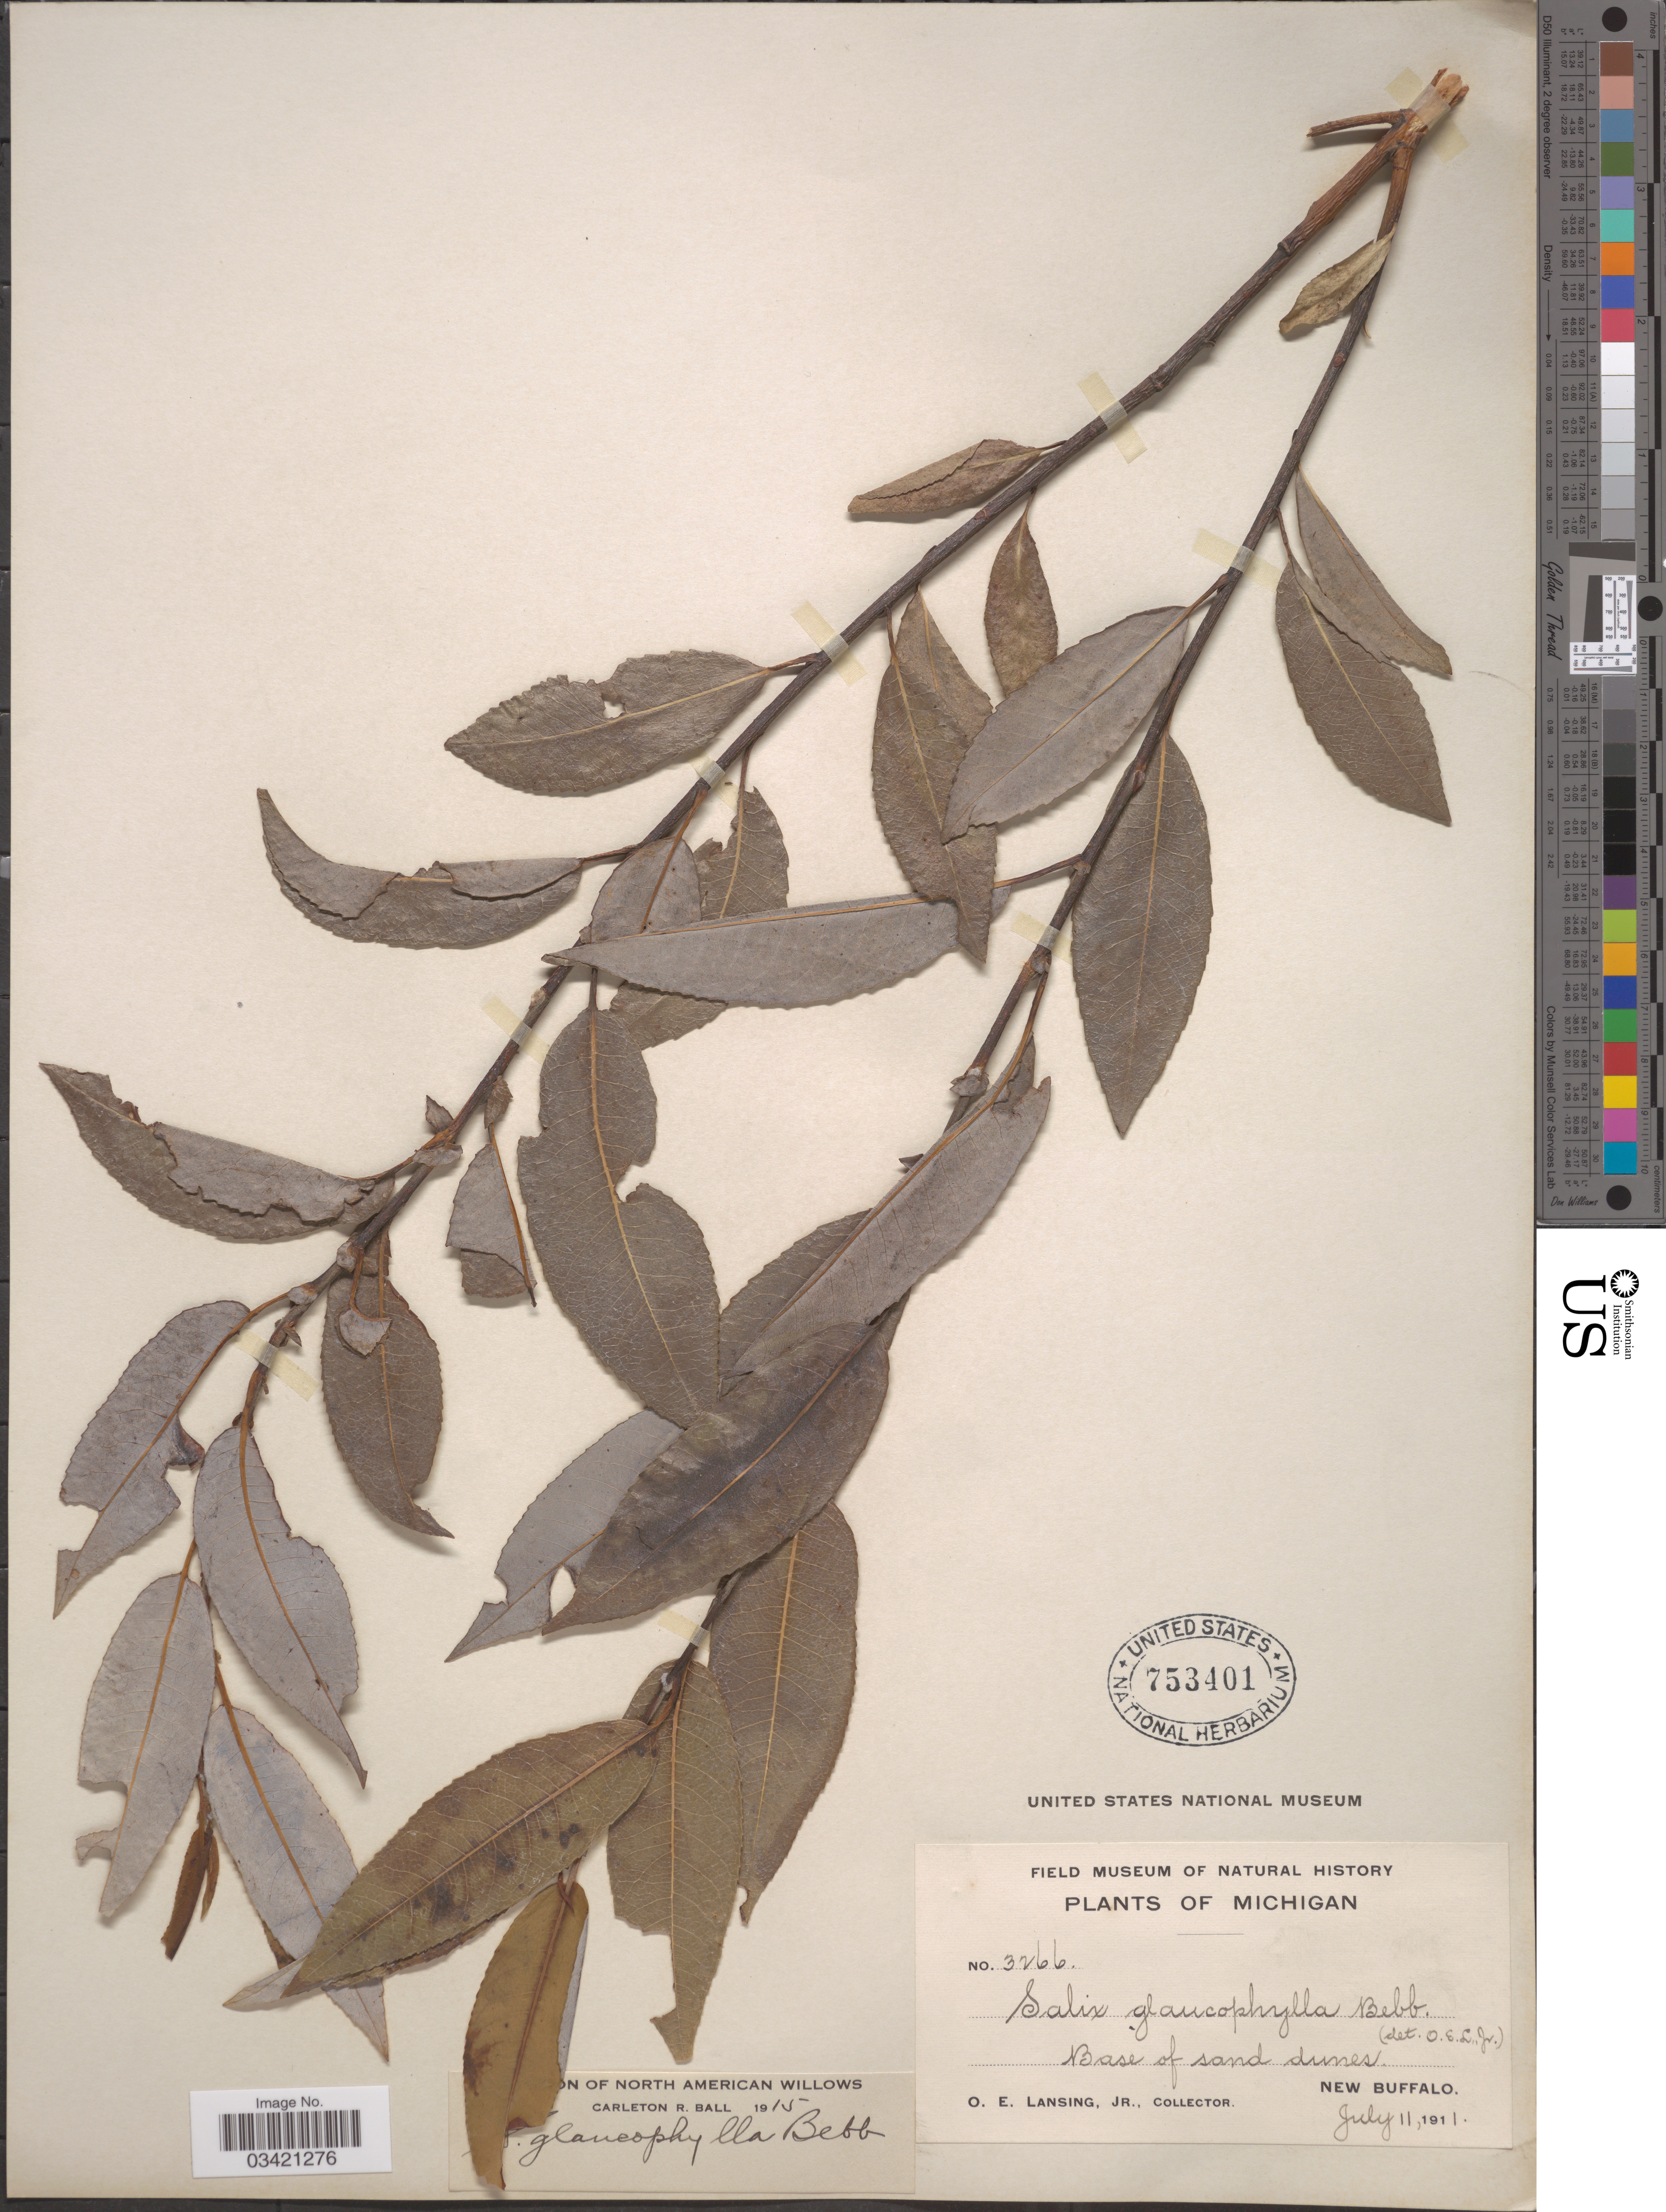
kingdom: Plantae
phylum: Tracheophyta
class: Magnoliopsida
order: Malpighiales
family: Salicaceae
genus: Salix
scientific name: Salix glaucophylla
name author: Andersson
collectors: O. Lansing Jr.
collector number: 3266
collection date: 1911-07-11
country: United States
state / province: Michigan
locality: New Buffalo.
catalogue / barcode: US 753401